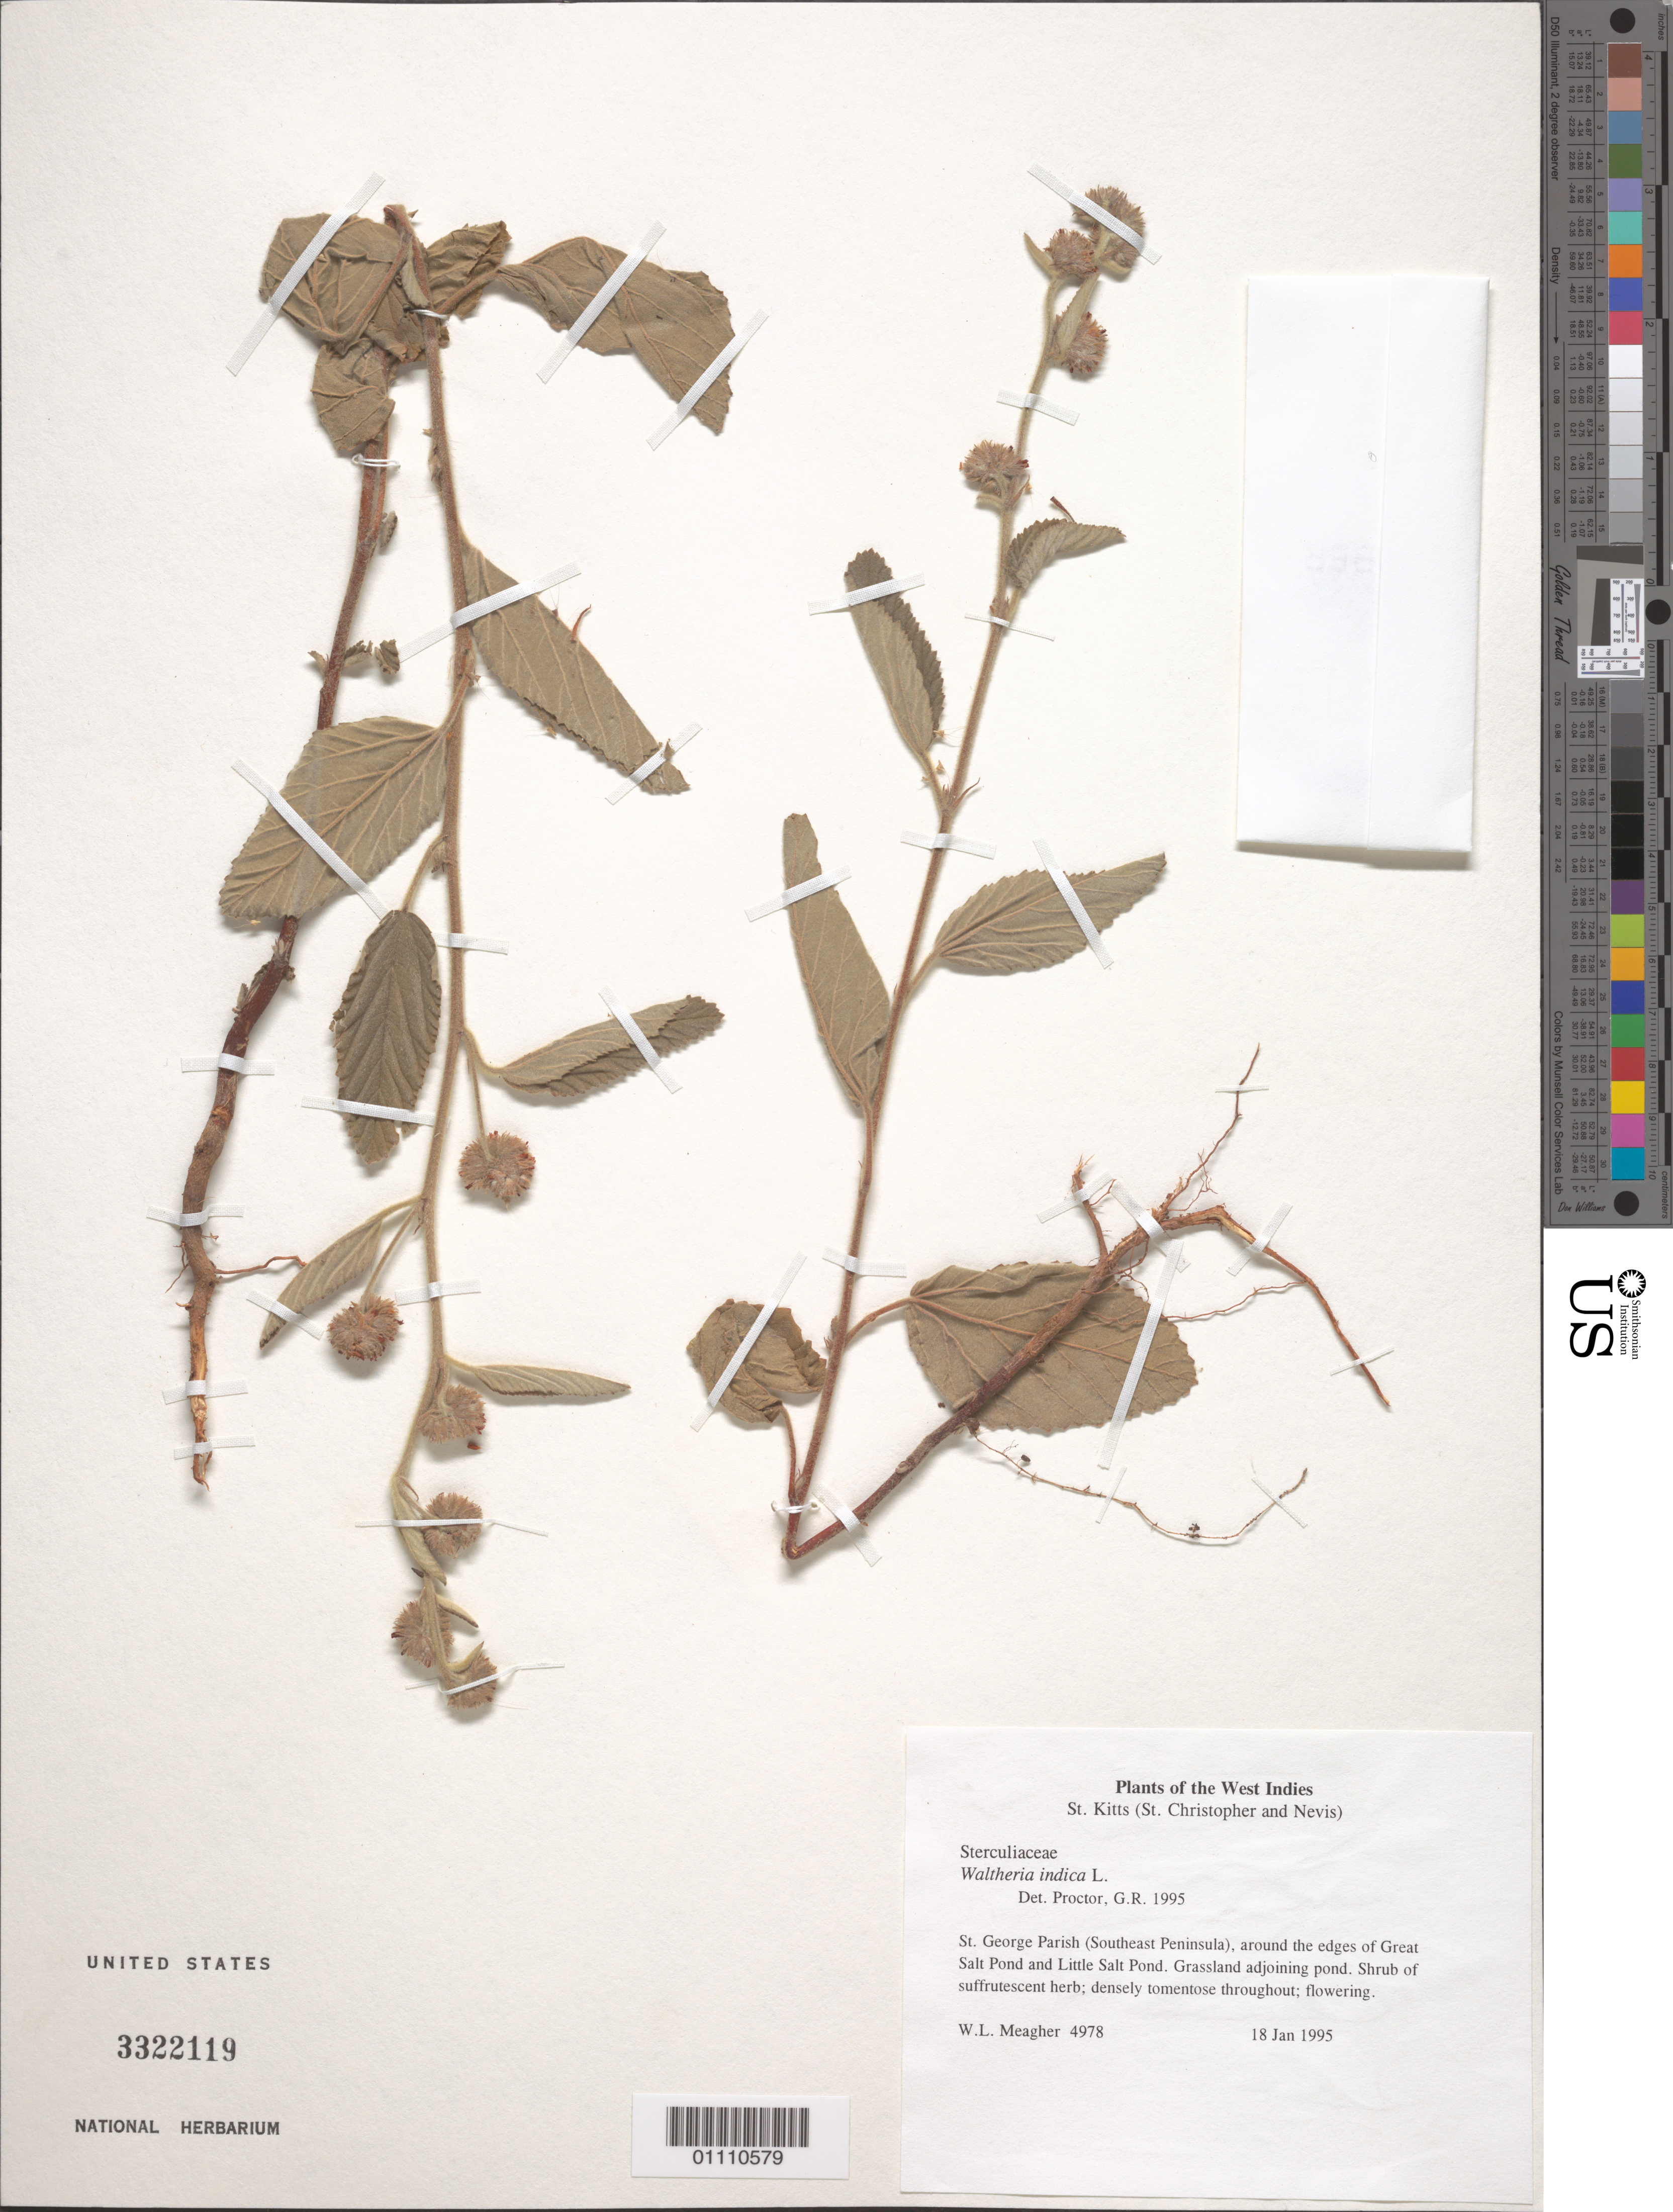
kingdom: Plantae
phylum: Tracheophyta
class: Magnoliopsida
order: Malvales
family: Malvaceae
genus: Waltheria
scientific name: Waltheria indica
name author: L.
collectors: W. Meagher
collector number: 4978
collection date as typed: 18 Jan 1995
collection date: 1995-01-18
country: St. Christopher-Nevis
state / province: St. George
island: St. Christopher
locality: St. George Parish (SE Peninsula), around the edges of Great Salt Pond and Little Salt Pond. Grassland adjoining pond.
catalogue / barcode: US 3322119